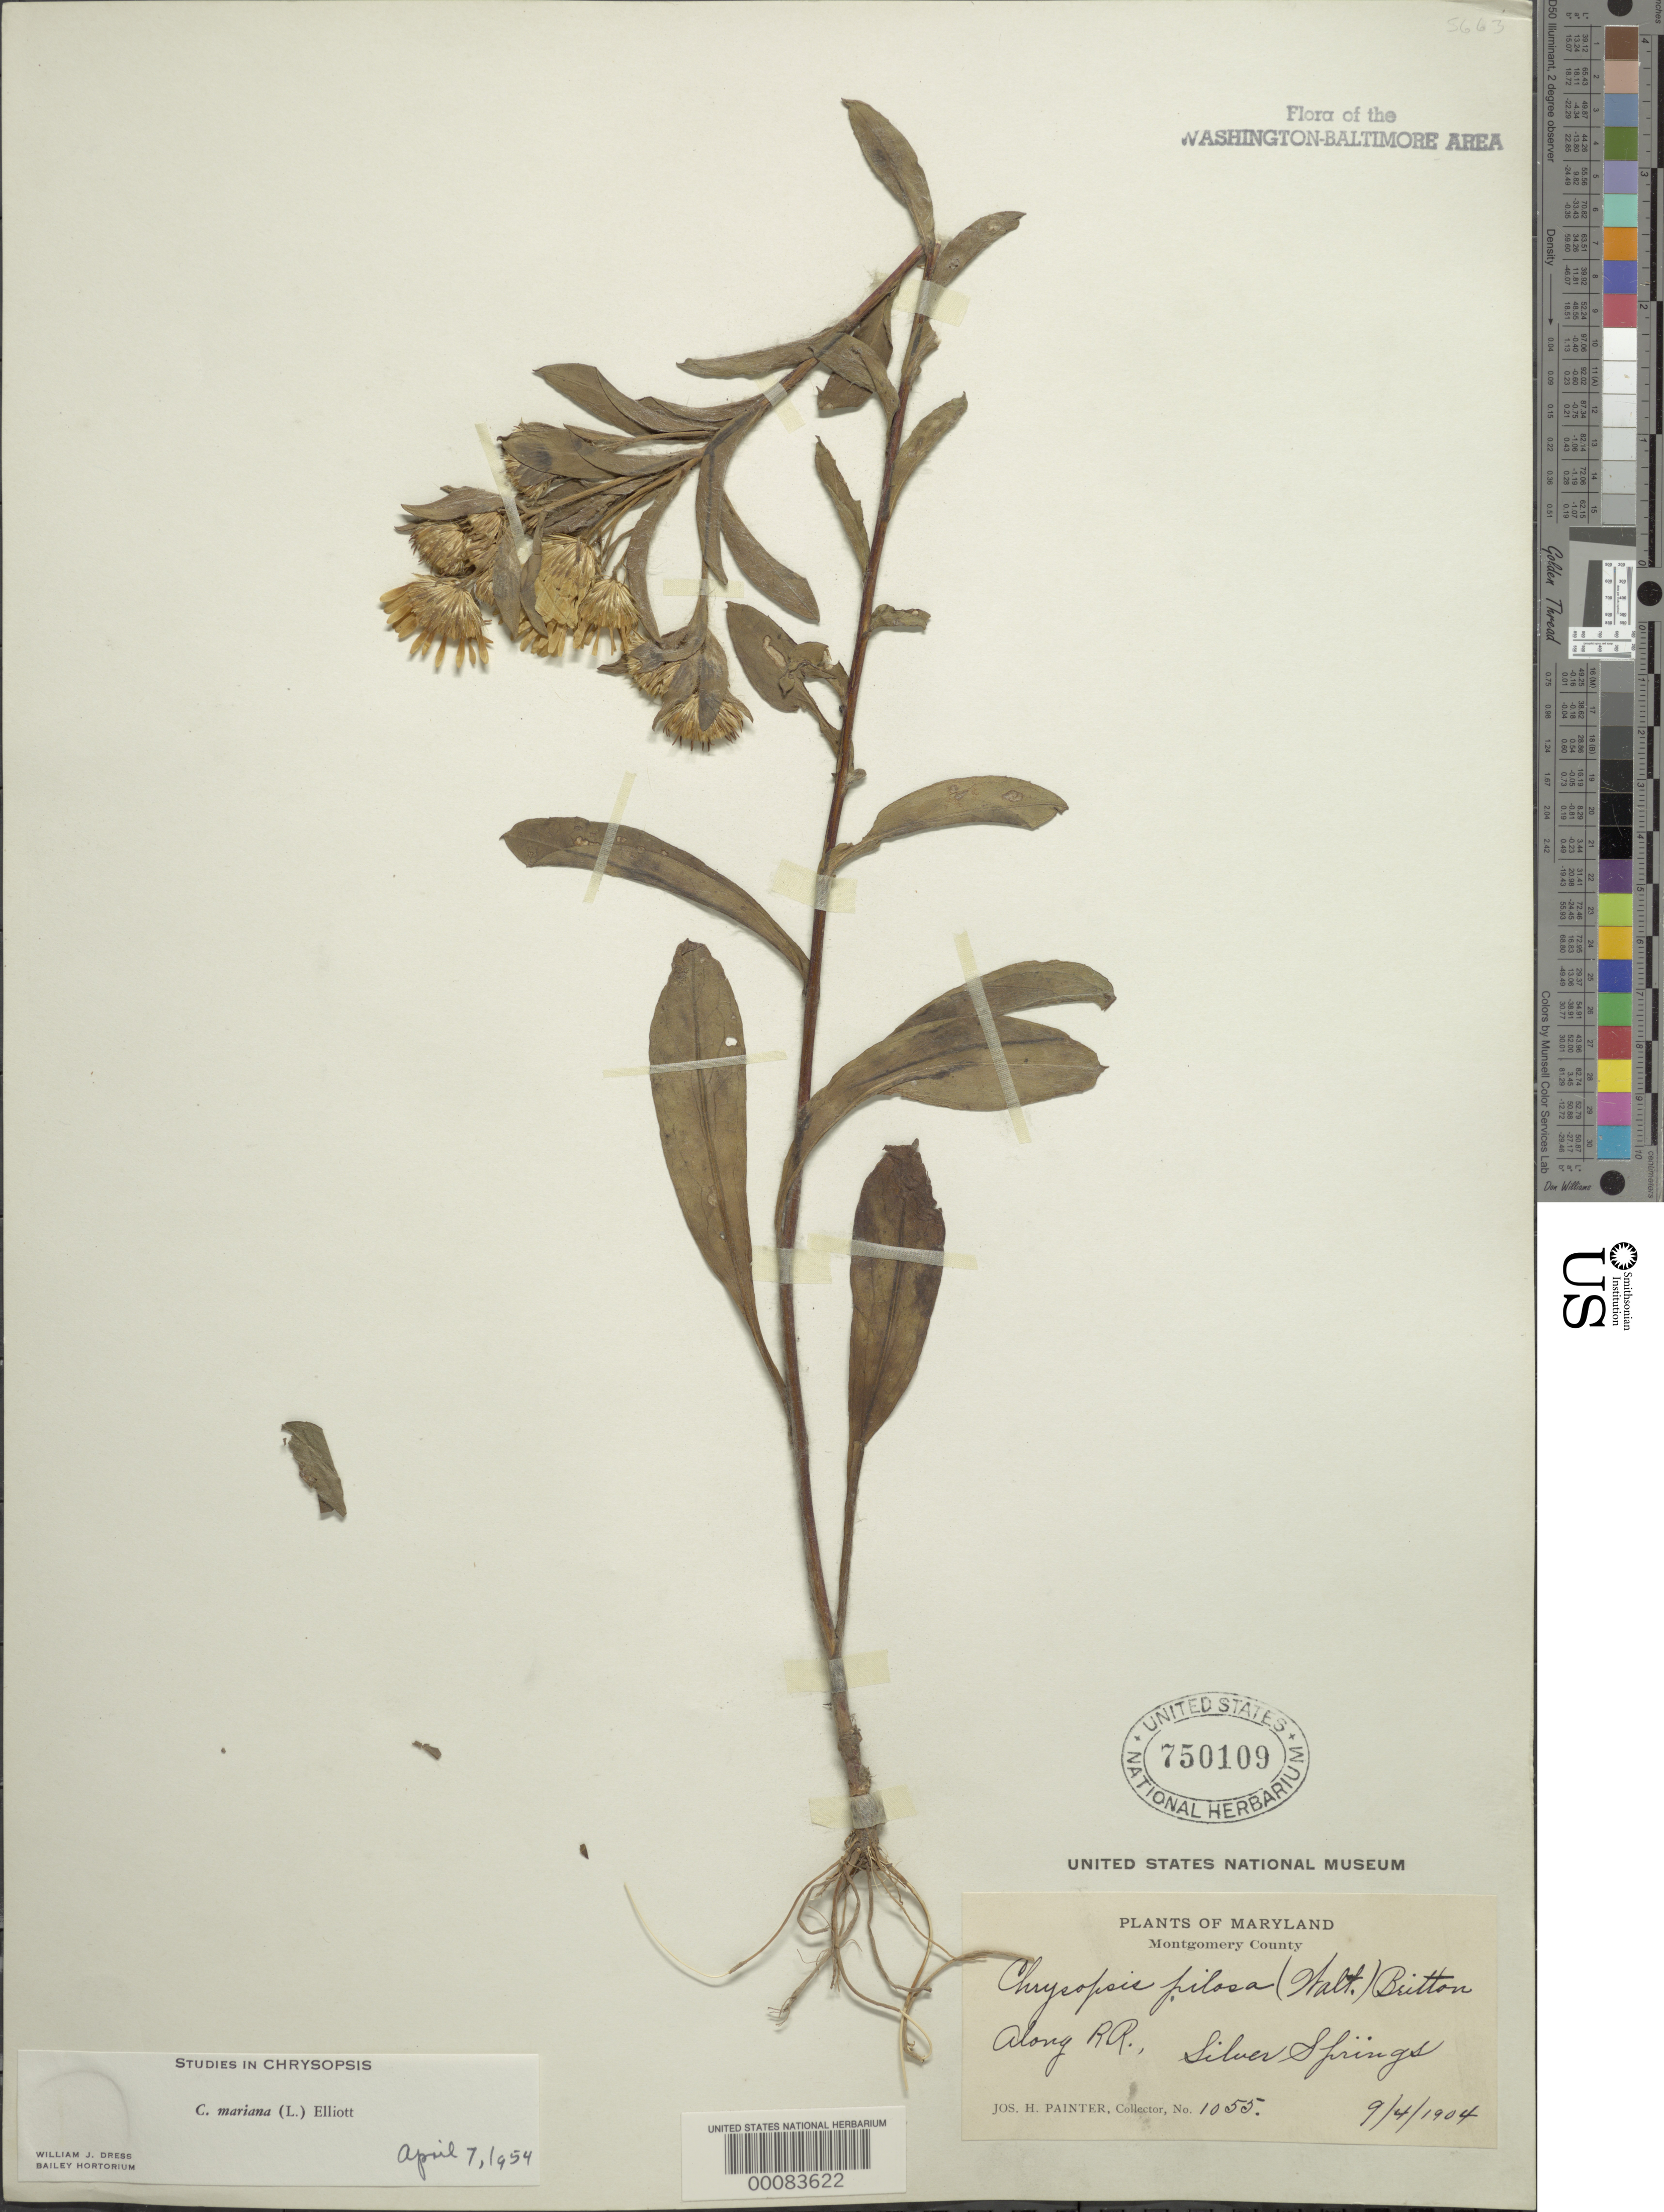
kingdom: Plantae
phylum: Tracheophyta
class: Magnoliopsida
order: Asterales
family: Asteraceae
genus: Chrysopsis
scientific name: Chrysopsis mariana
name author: (L.) Elliott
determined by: Dress, William J.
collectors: J. H. Painter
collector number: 1055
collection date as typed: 04 Sep 1904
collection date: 1904-09-04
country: United States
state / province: Maryland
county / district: Montgomery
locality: Silver Spring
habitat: Railroad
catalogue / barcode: US 750109